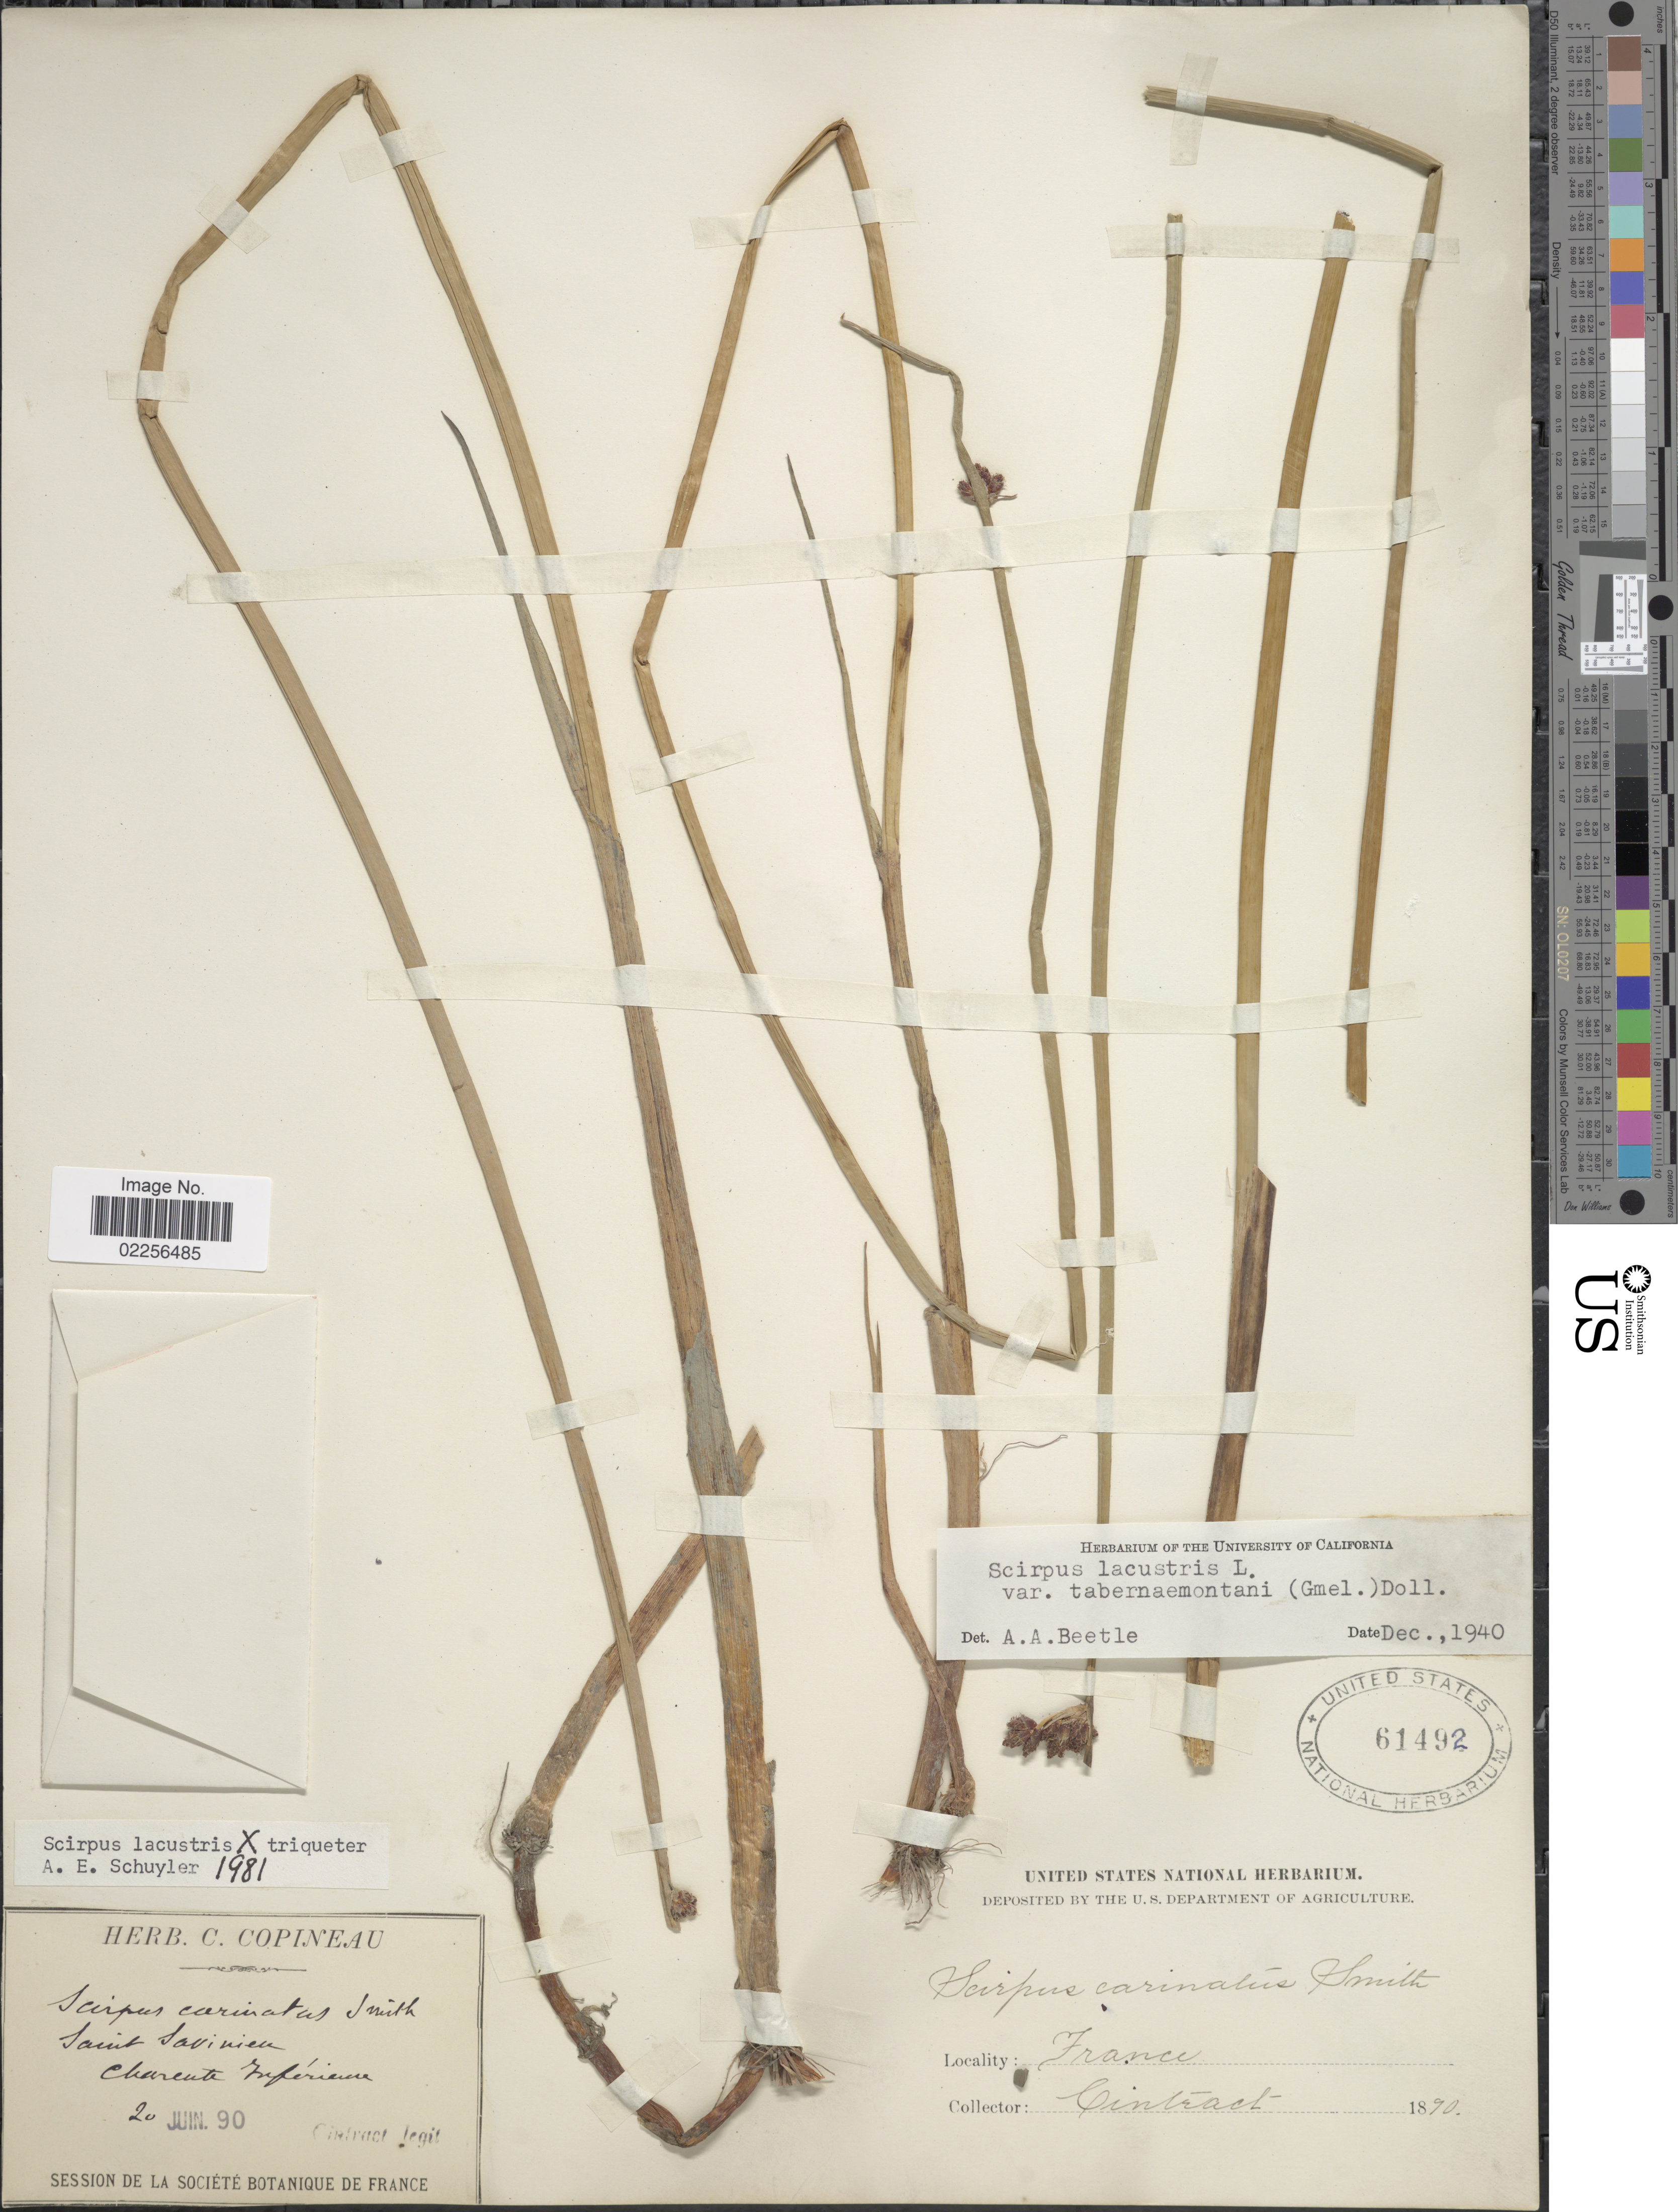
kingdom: Plantae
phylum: Tracheophyta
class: Liliopsida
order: Poales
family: Cyperaceae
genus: Schoenoplectus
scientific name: Schoenoplectus lacustris x S. triqueter (L.) Palla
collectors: Cintract, --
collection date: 1890-06-20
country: France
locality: Saint Savinien, Charente Inférieure.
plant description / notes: Corrected "Saint Savinieu, Charente Inferieure" to "Saint Savinien, Charente Inférieure."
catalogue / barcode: US 61492